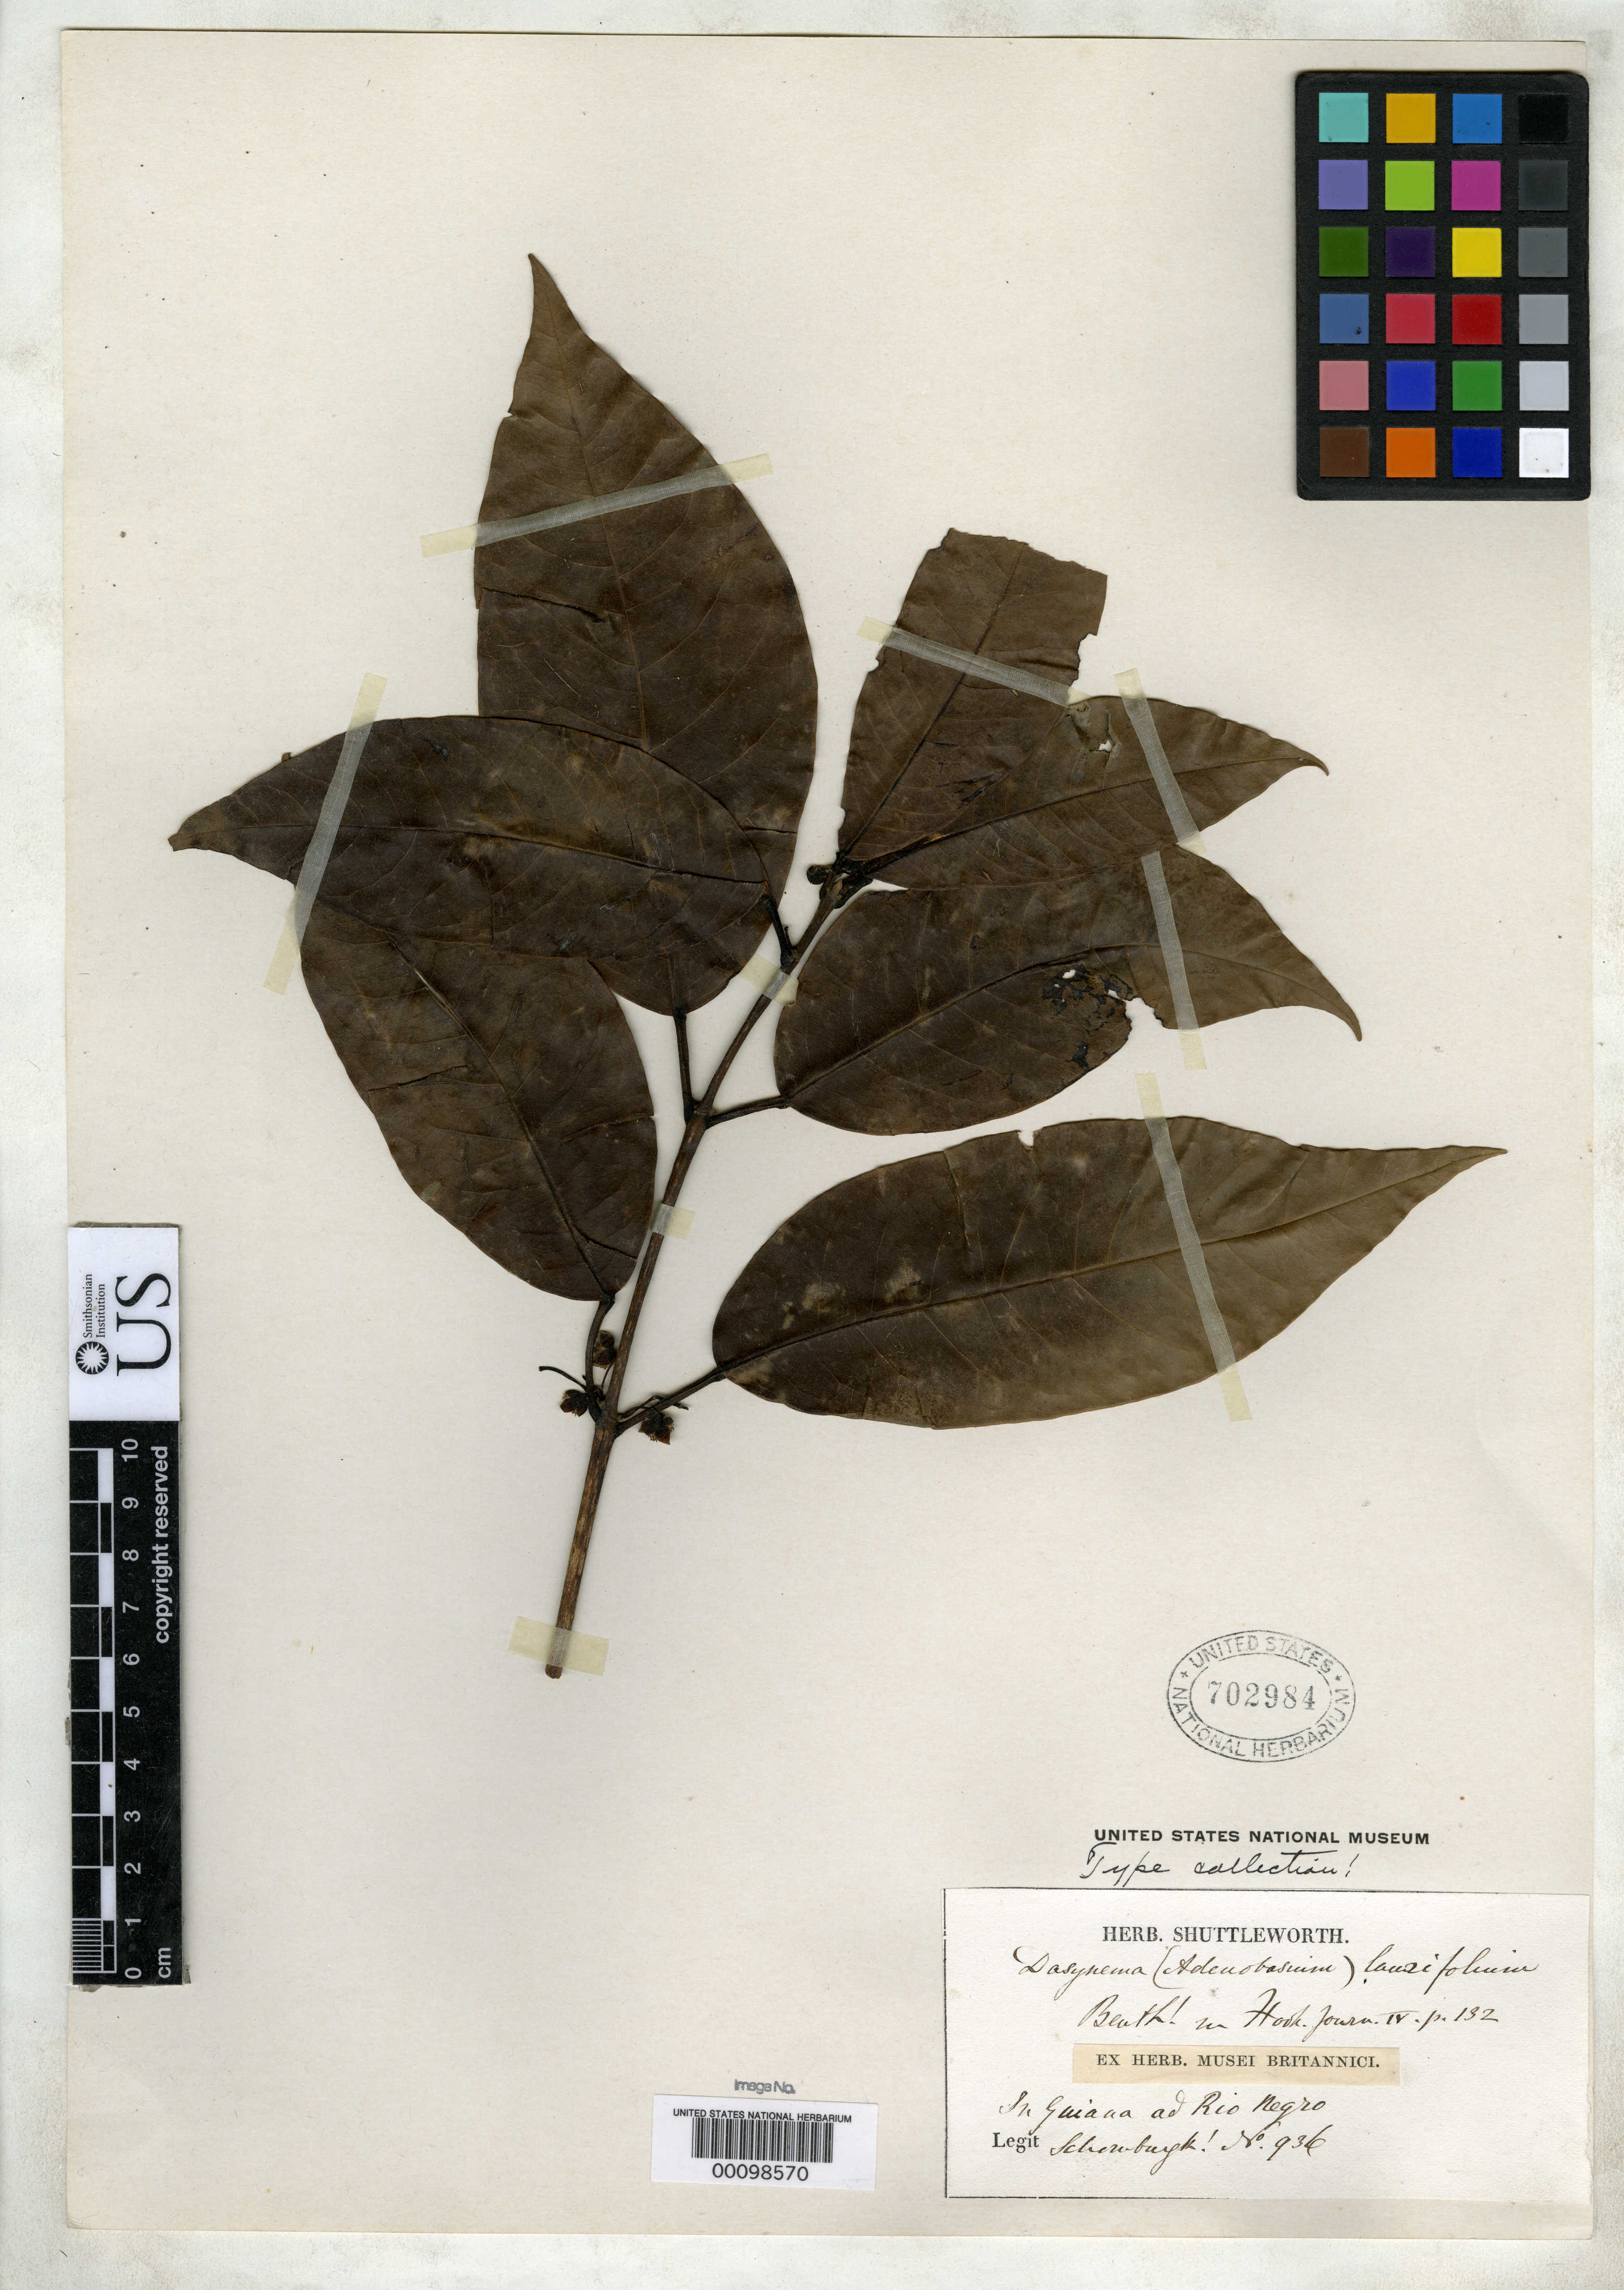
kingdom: Plantae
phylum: Tracheophyta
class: Magnoliopsida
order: Oxalidales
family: Elaeocarpaceae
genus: Dasynema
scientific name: Dasynema laurifolium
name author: Benth.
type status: Isotype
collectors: R. H. Schomburgk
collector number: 936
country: Guyana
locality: Rio Negro.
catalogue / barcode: US 702984